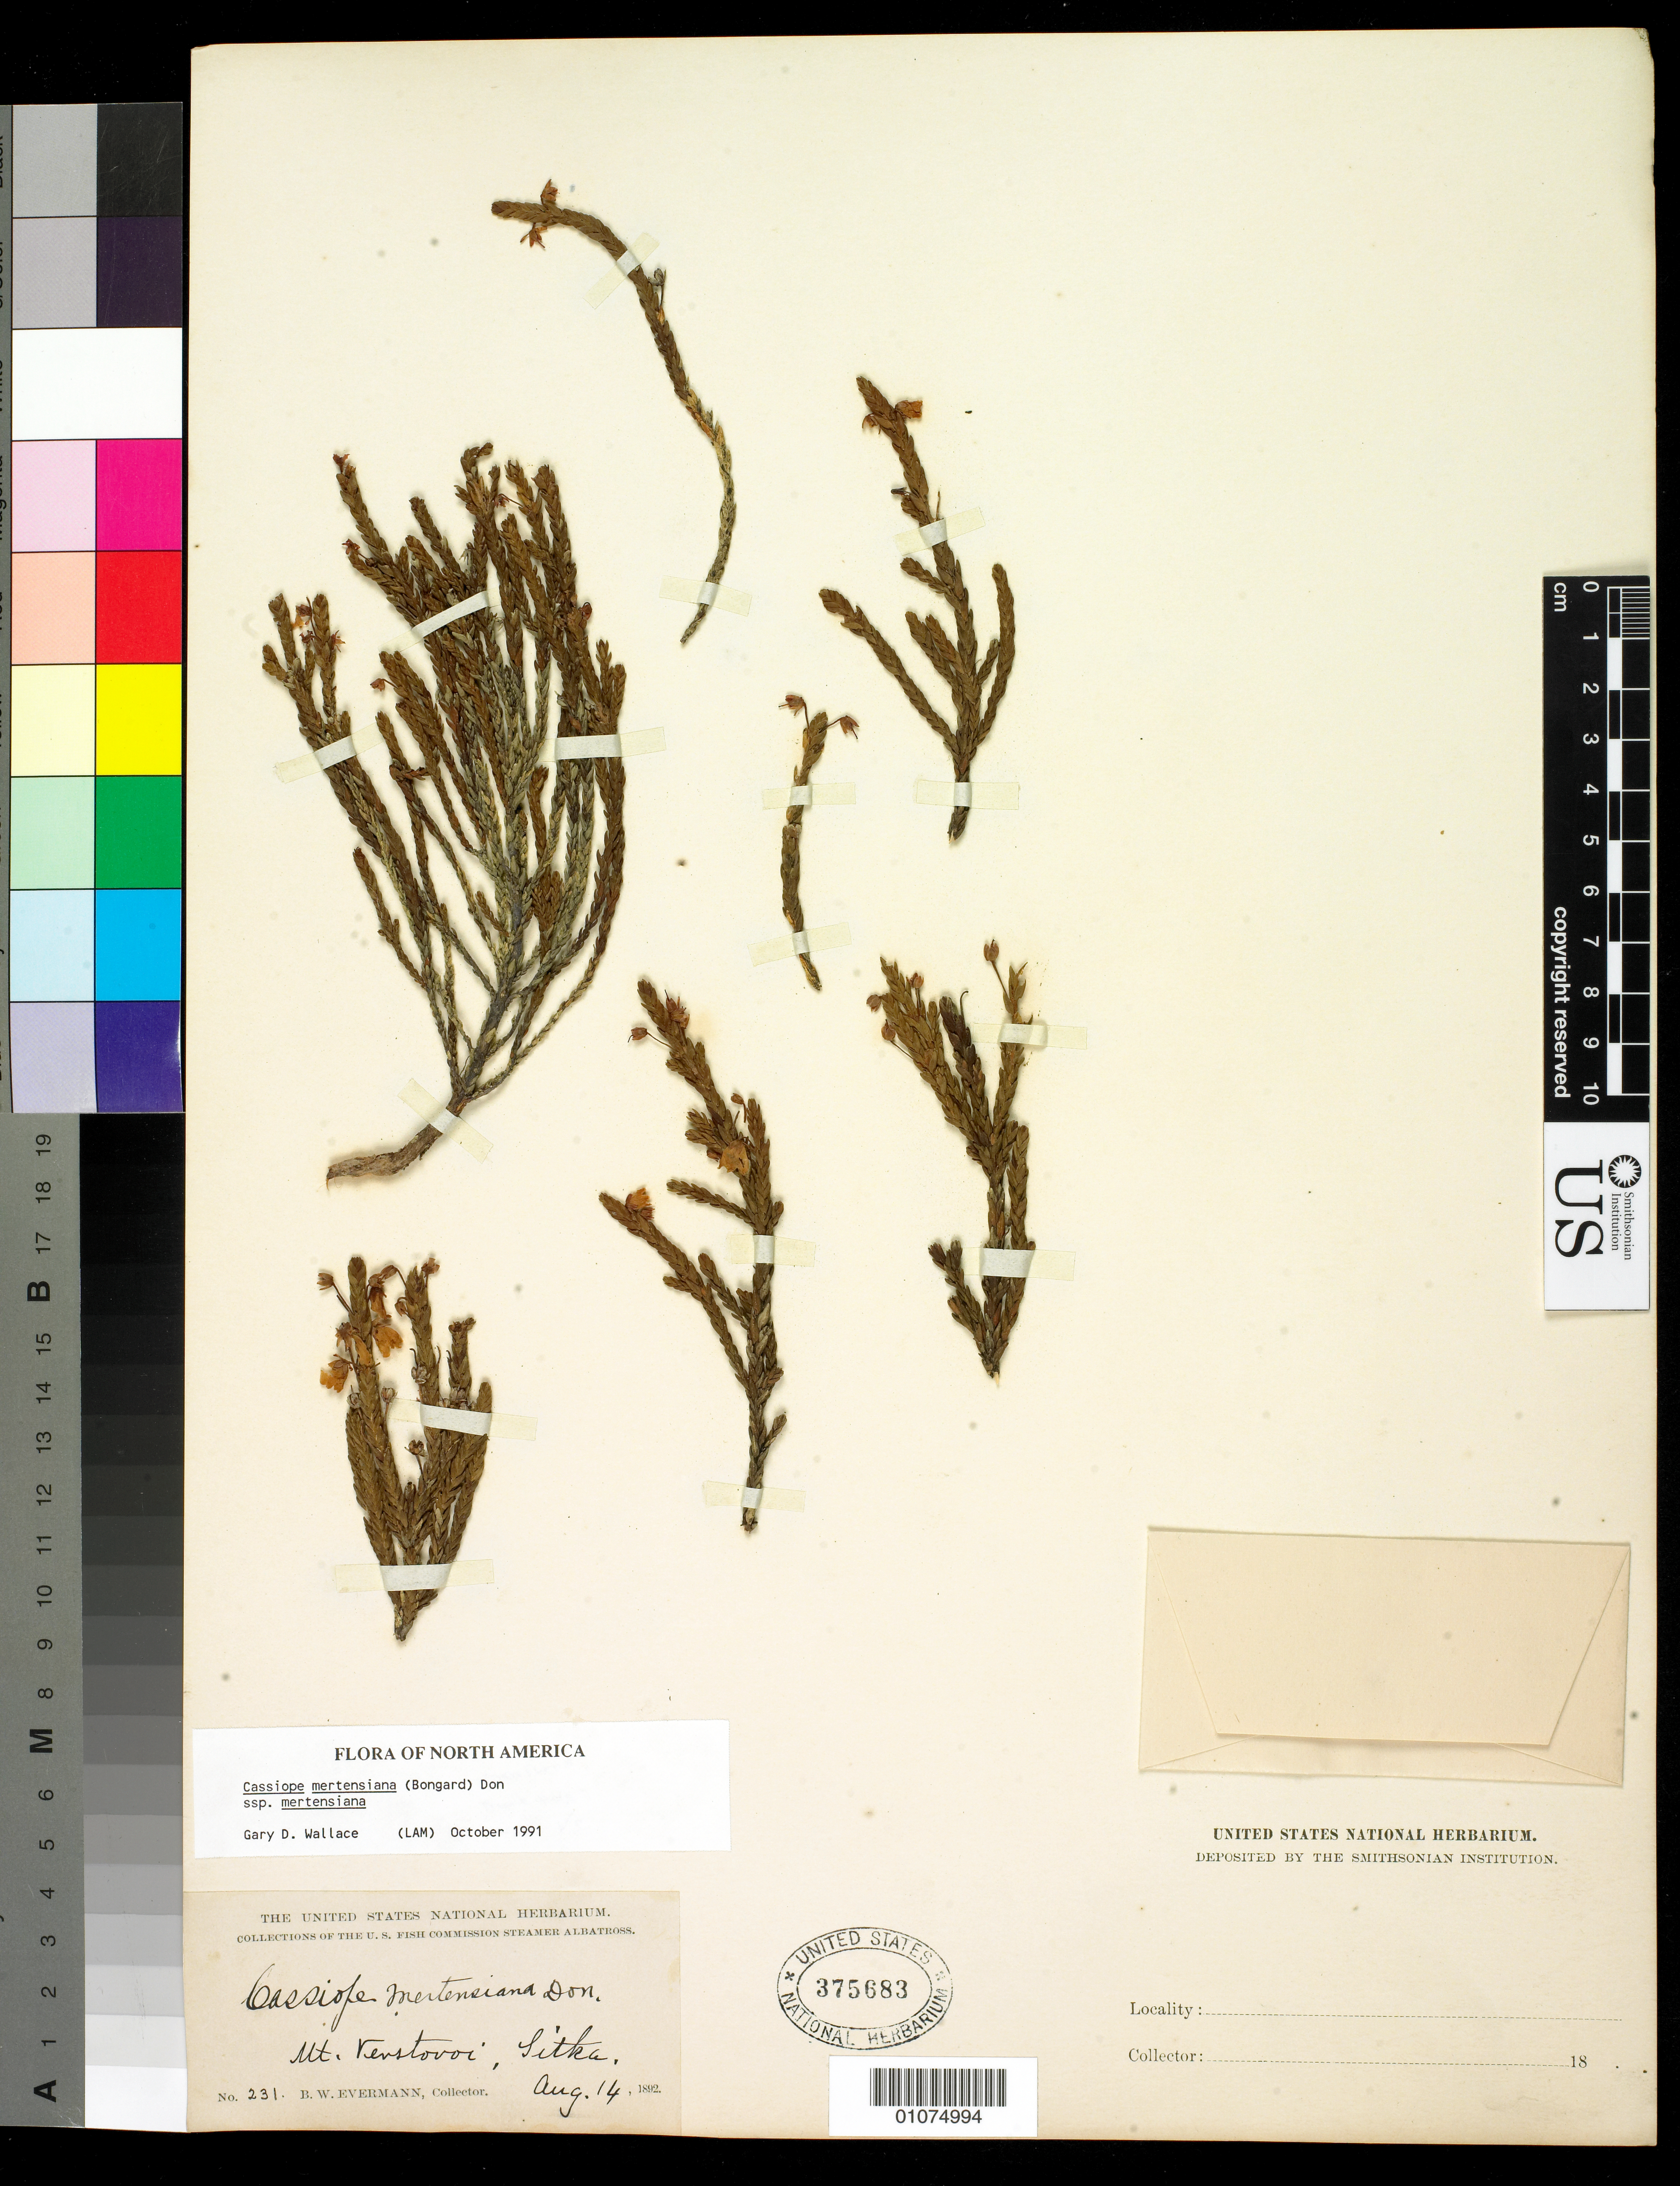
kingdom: Plantae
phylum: Tracheophyta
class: Magnoliopsida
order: Ericales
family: Ericaceae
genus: Cassiope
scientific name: Cassiope mertensiana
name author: (Bong.) G. Don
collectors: B. W. Evermann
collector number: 231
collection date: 1892-08-14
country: United States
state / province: Alaska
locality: Sitka, Mt. Verstovoi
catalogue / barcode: US 375683